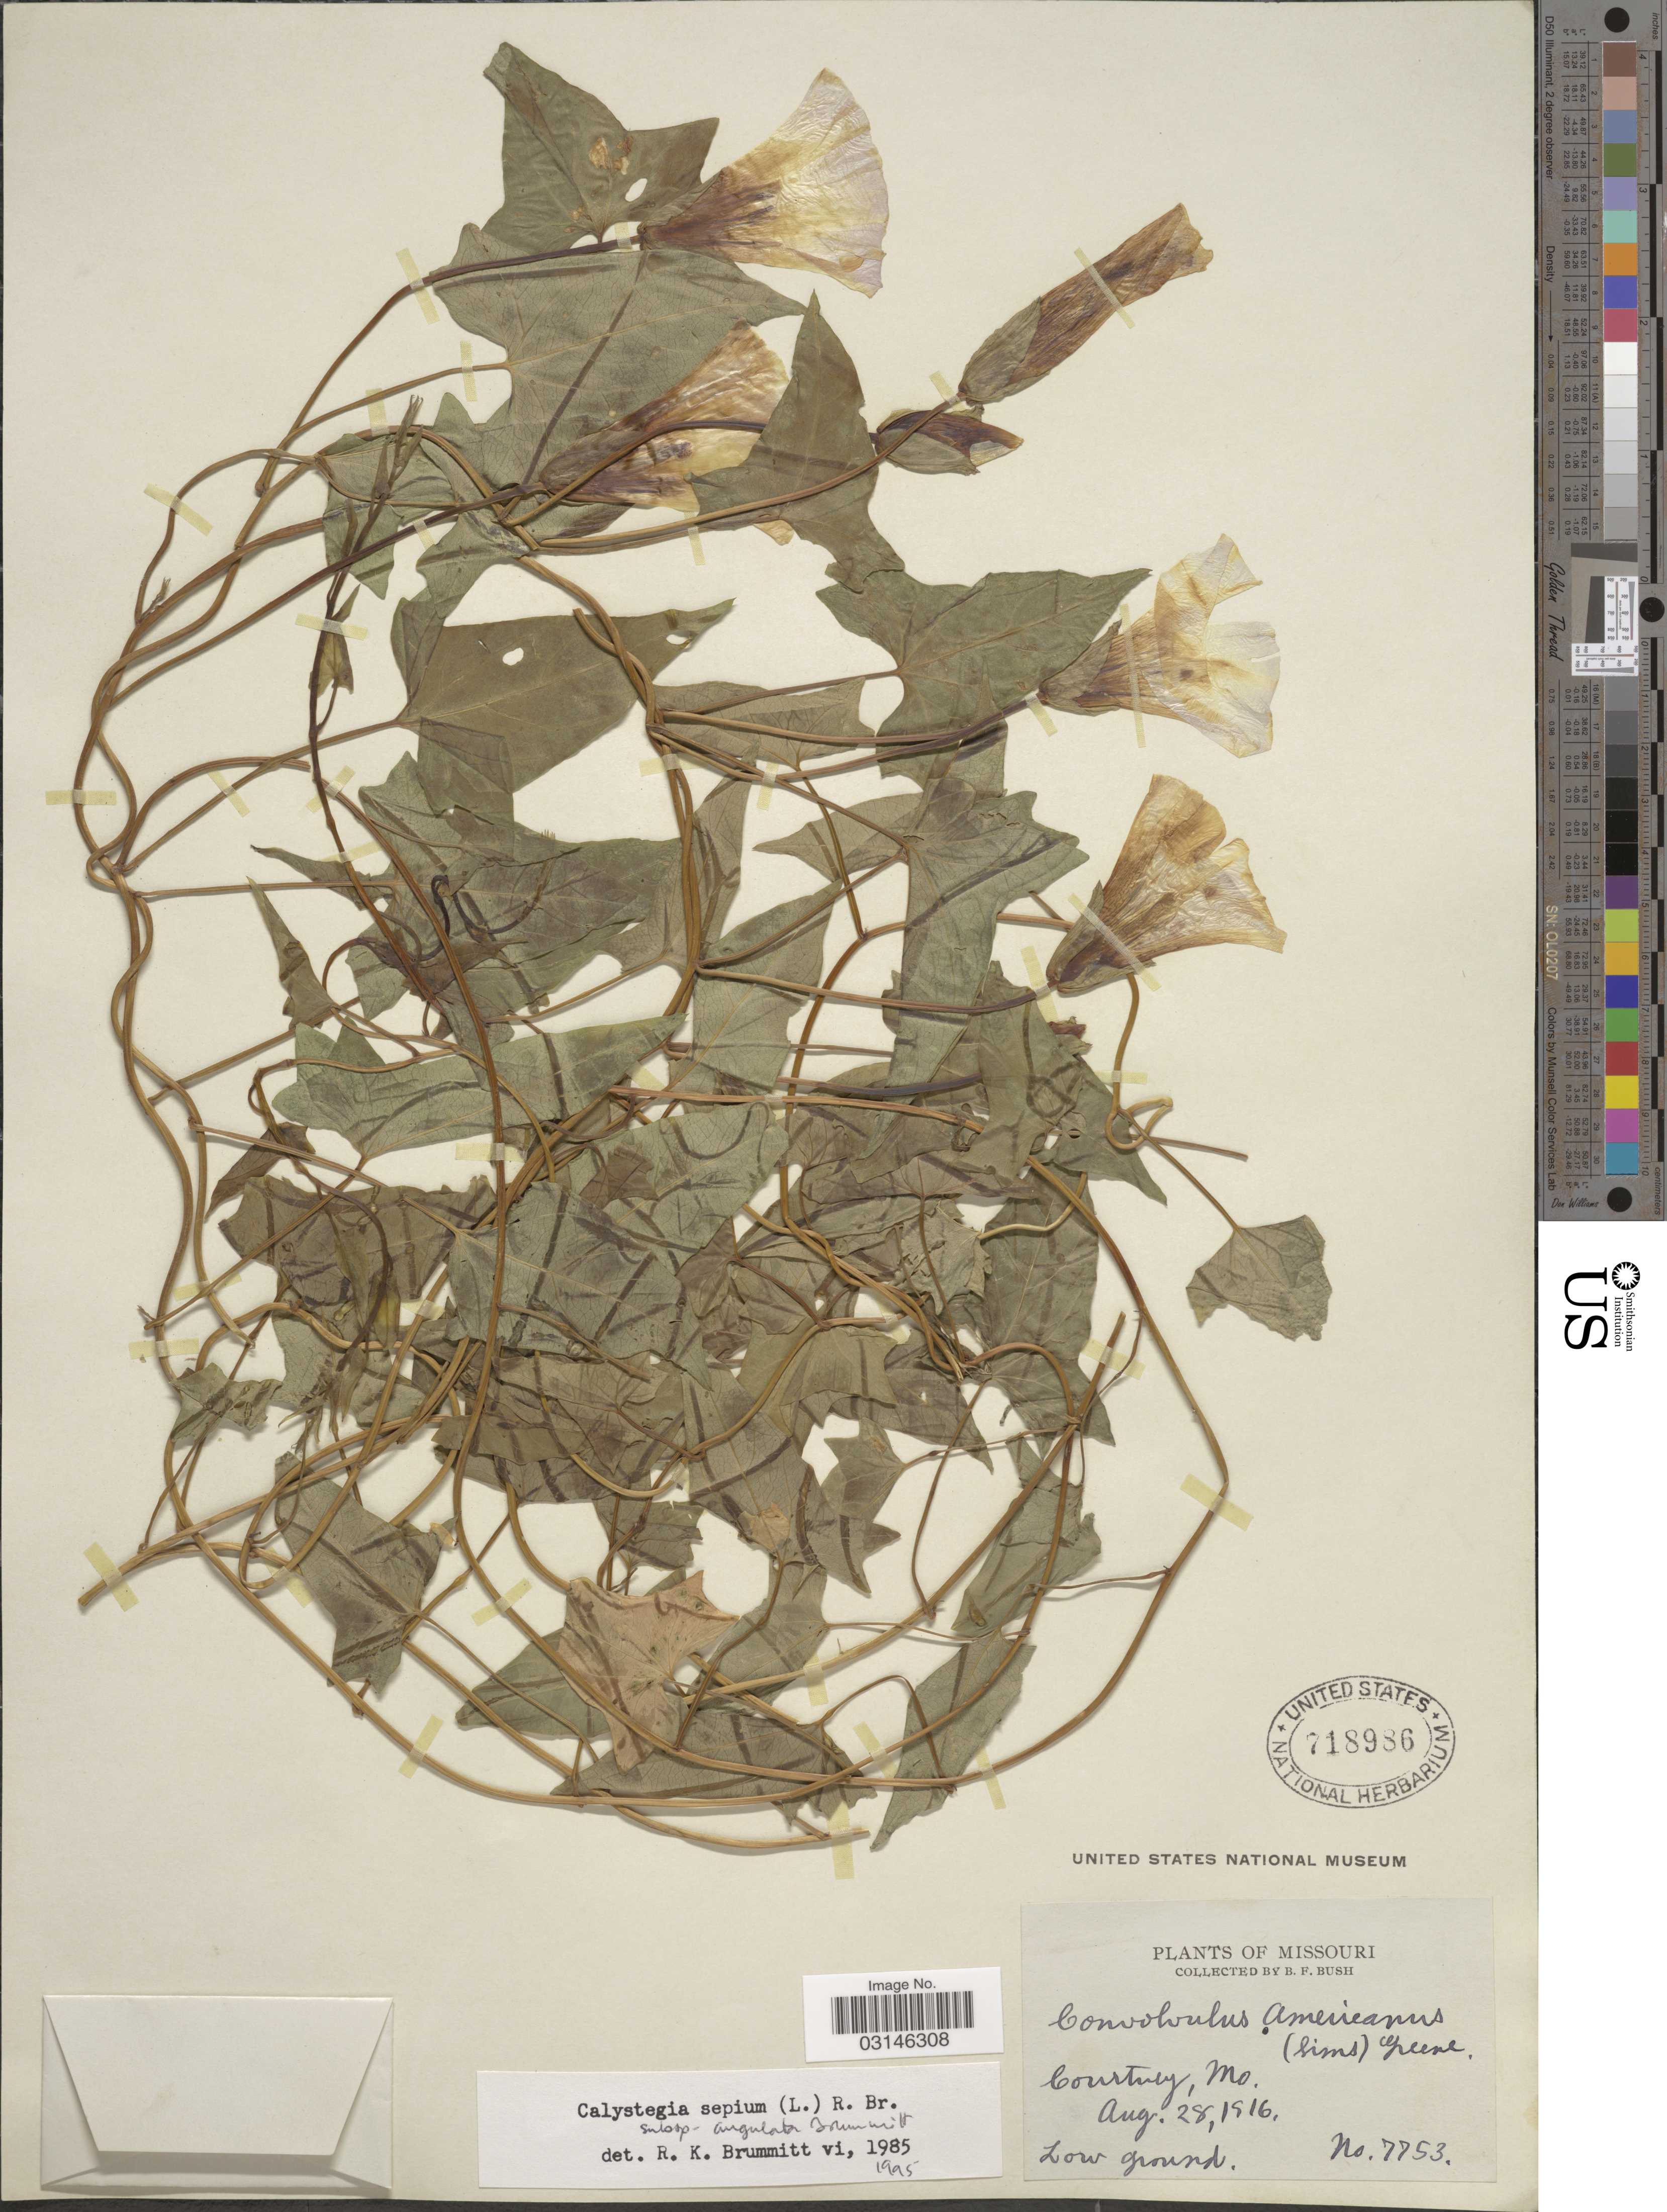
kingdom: Plantae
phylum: Tracheophyta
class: Magnoliopsida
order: Solanales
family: Convolvulaceae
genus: Calystegia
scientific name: Calystegia sepium subsp. angulata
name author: Brummitt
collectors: B. F. Bush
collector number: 7753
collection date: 1916-08-28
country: United States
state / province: Missouri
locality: Courtney.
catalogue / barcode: US 718986